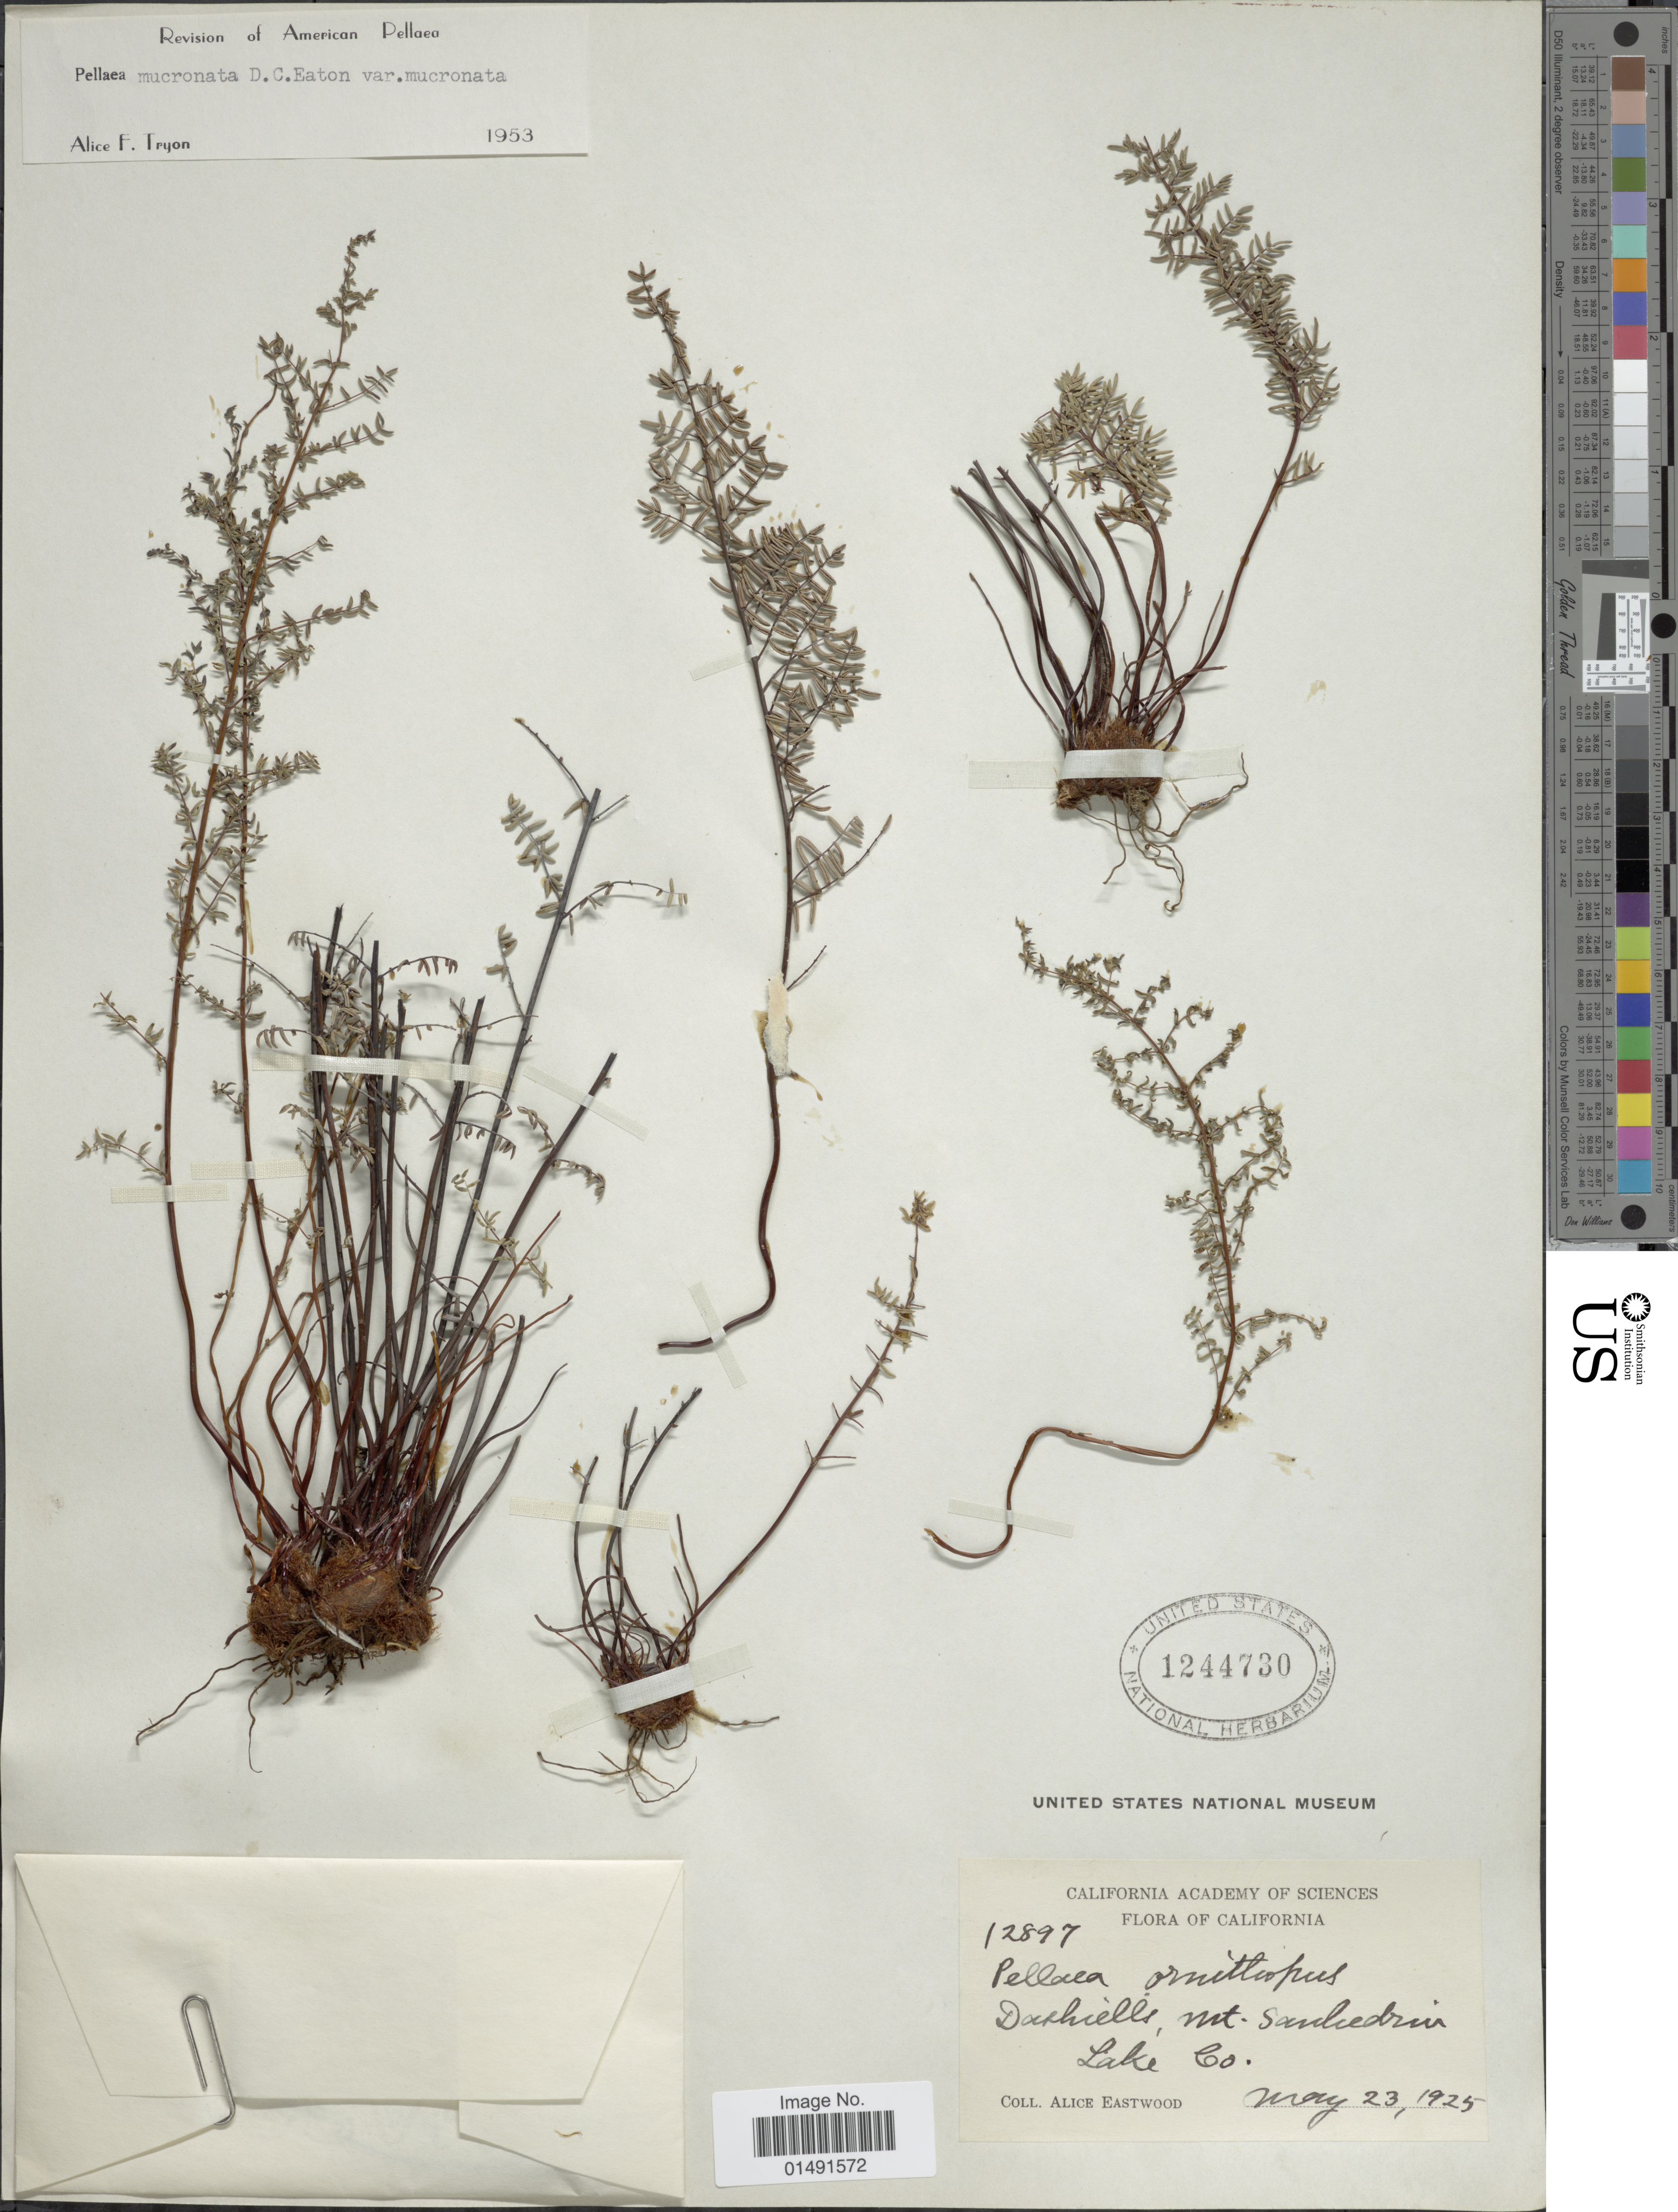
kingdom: Plantae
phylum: Tracheophyta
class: Polypodiopsida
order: Polypodiales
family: Pteridaceae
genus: Pellaea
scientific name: Pellaea mucronata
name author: (D.C. Eaton) D.C. Eaton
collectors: A. Eastwood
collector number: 12897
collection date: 1925-05-23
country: United States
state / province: California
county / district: Lake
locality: Daxhills, Mt Sanchedrin lake Co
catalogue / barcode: US 1244730